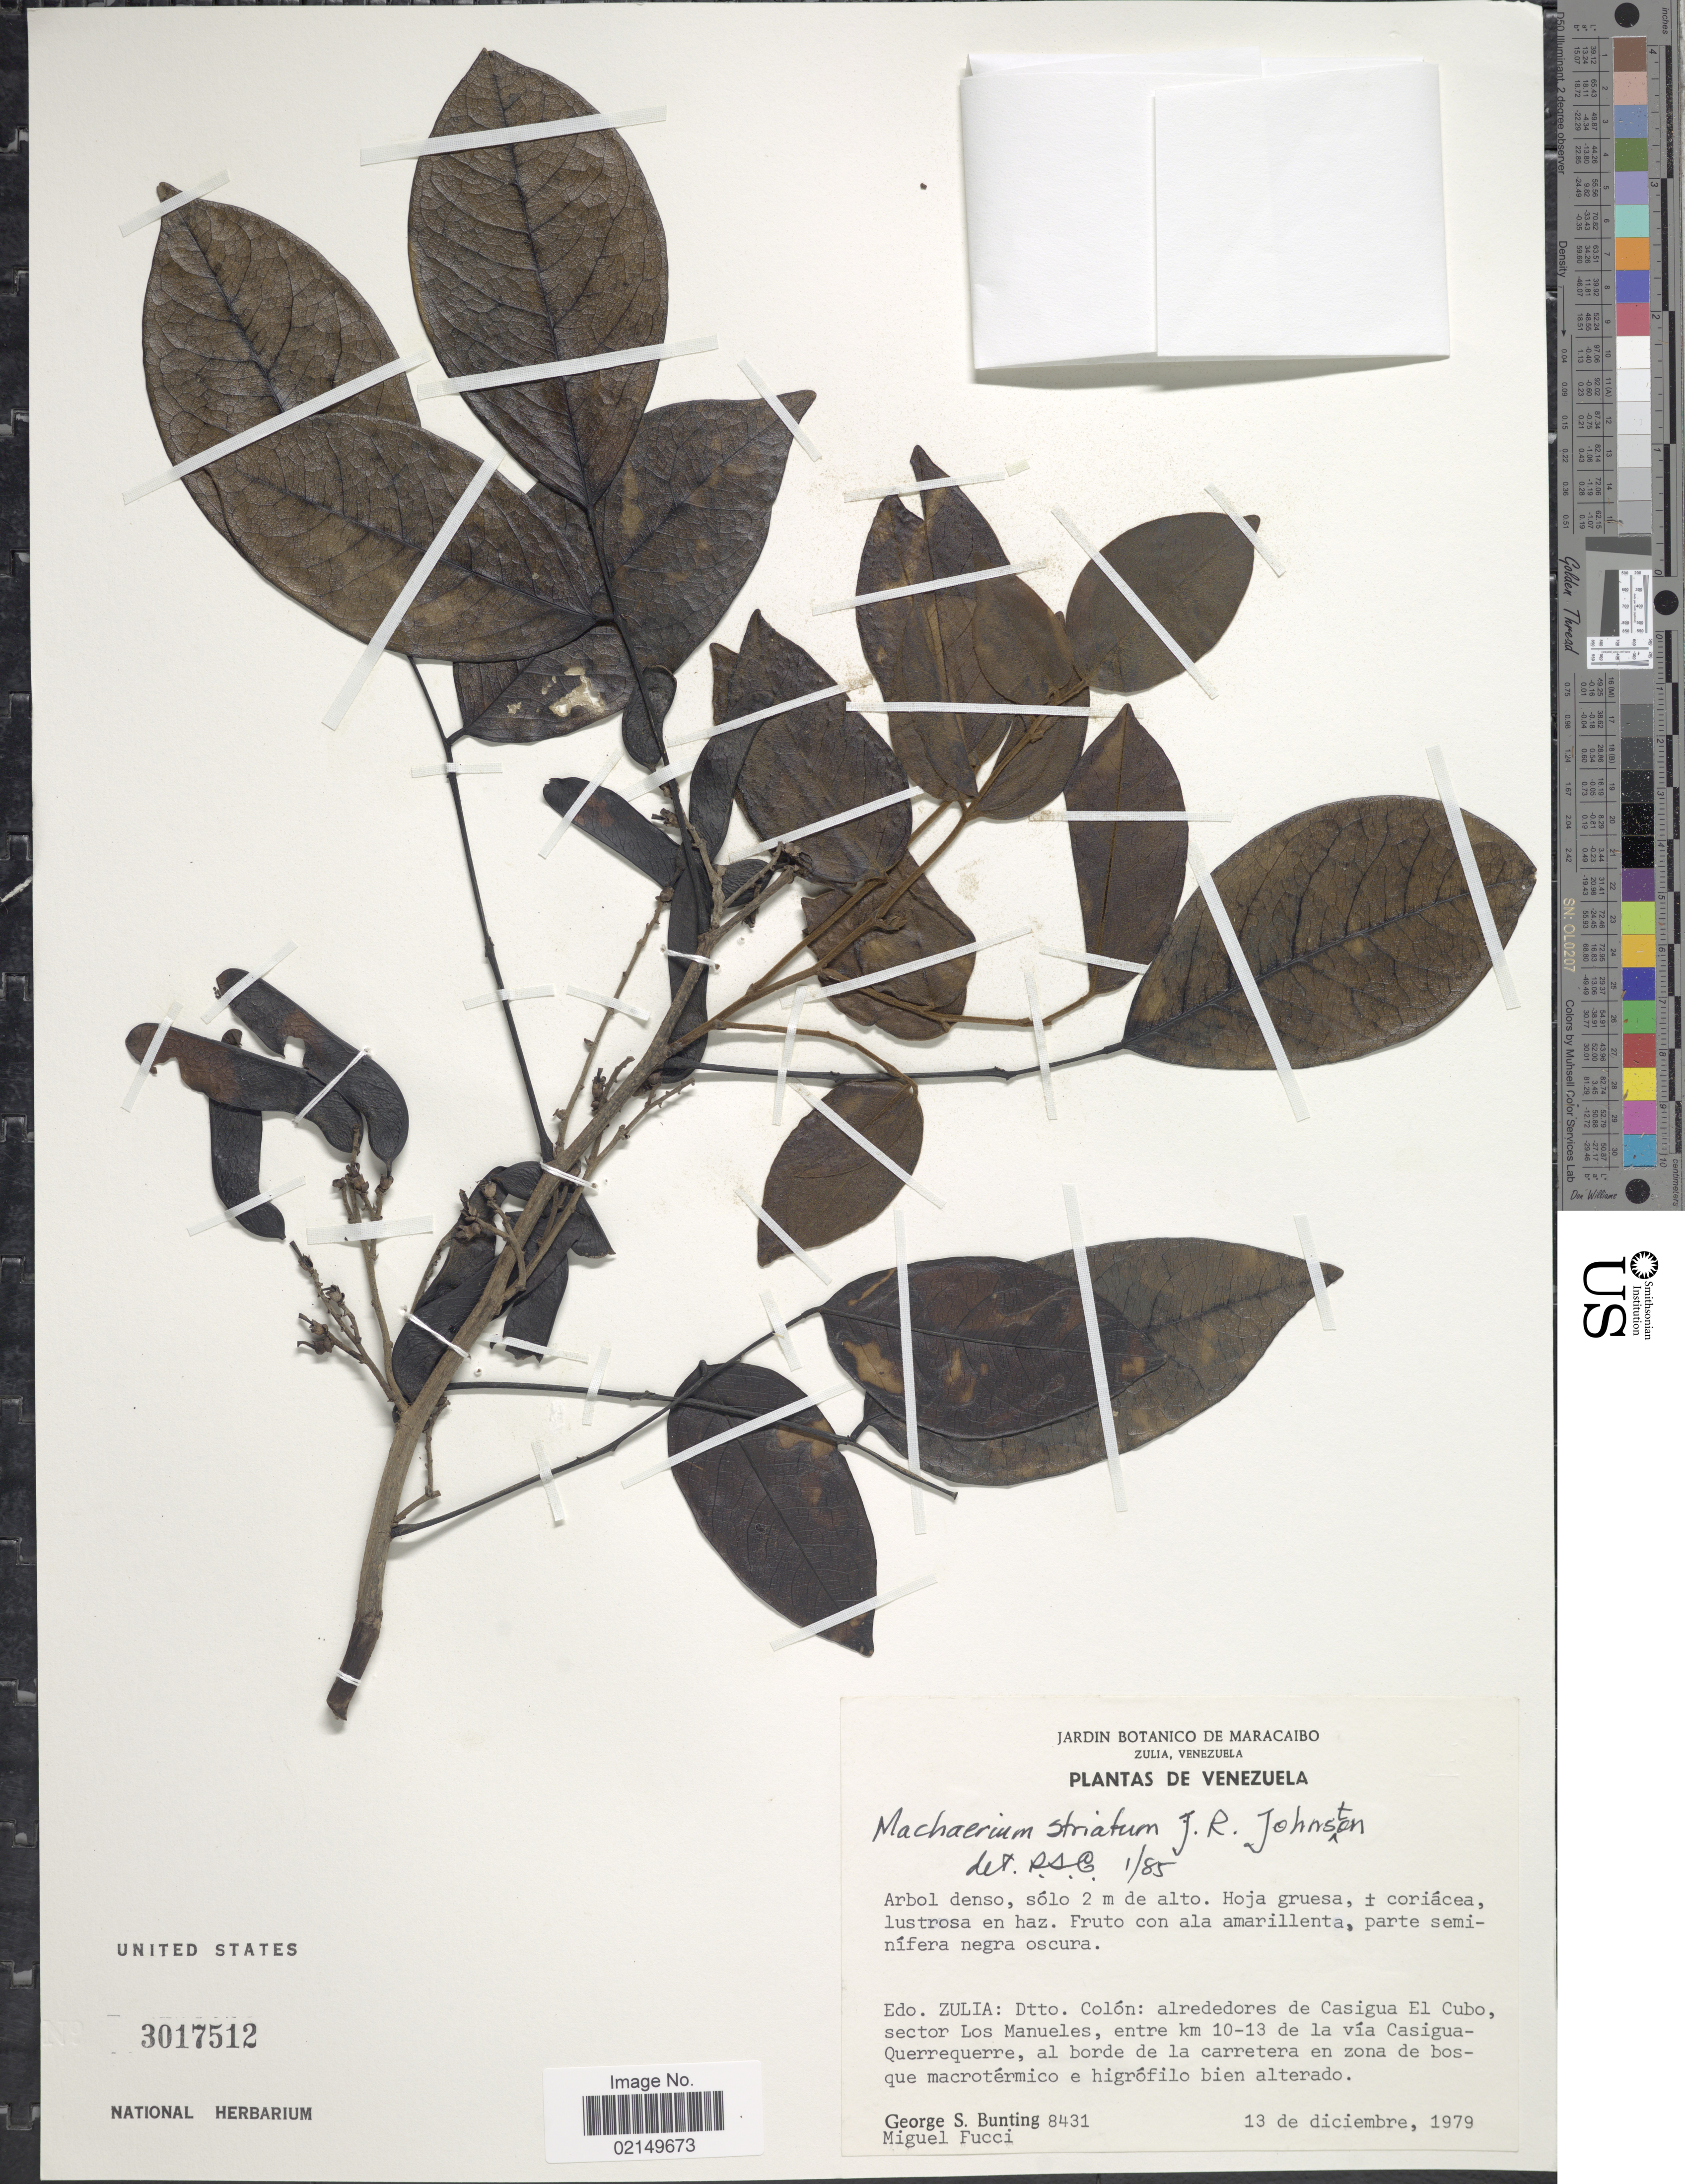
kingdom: Plantae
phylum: Tracheophyta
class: Magnoliopsida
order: Fabales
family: Fabaceae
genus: Machaerium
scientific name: Machaerium striatum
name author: J.R. Johnst.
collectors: G. S. Bunting & M. Fucci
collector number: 8431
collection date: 1979-12-13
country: Venezuela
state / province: Zulia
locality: Edo. Zulia: Dtto. Colon: alrededores de Casigua El Cubo, sector Los Manueles, entre km 10-13 de la via Casigua-Querrequerre, al borde de la carretera en zona de bosque macrotermico e higrofilo bien alterado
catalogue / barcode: US 3017512